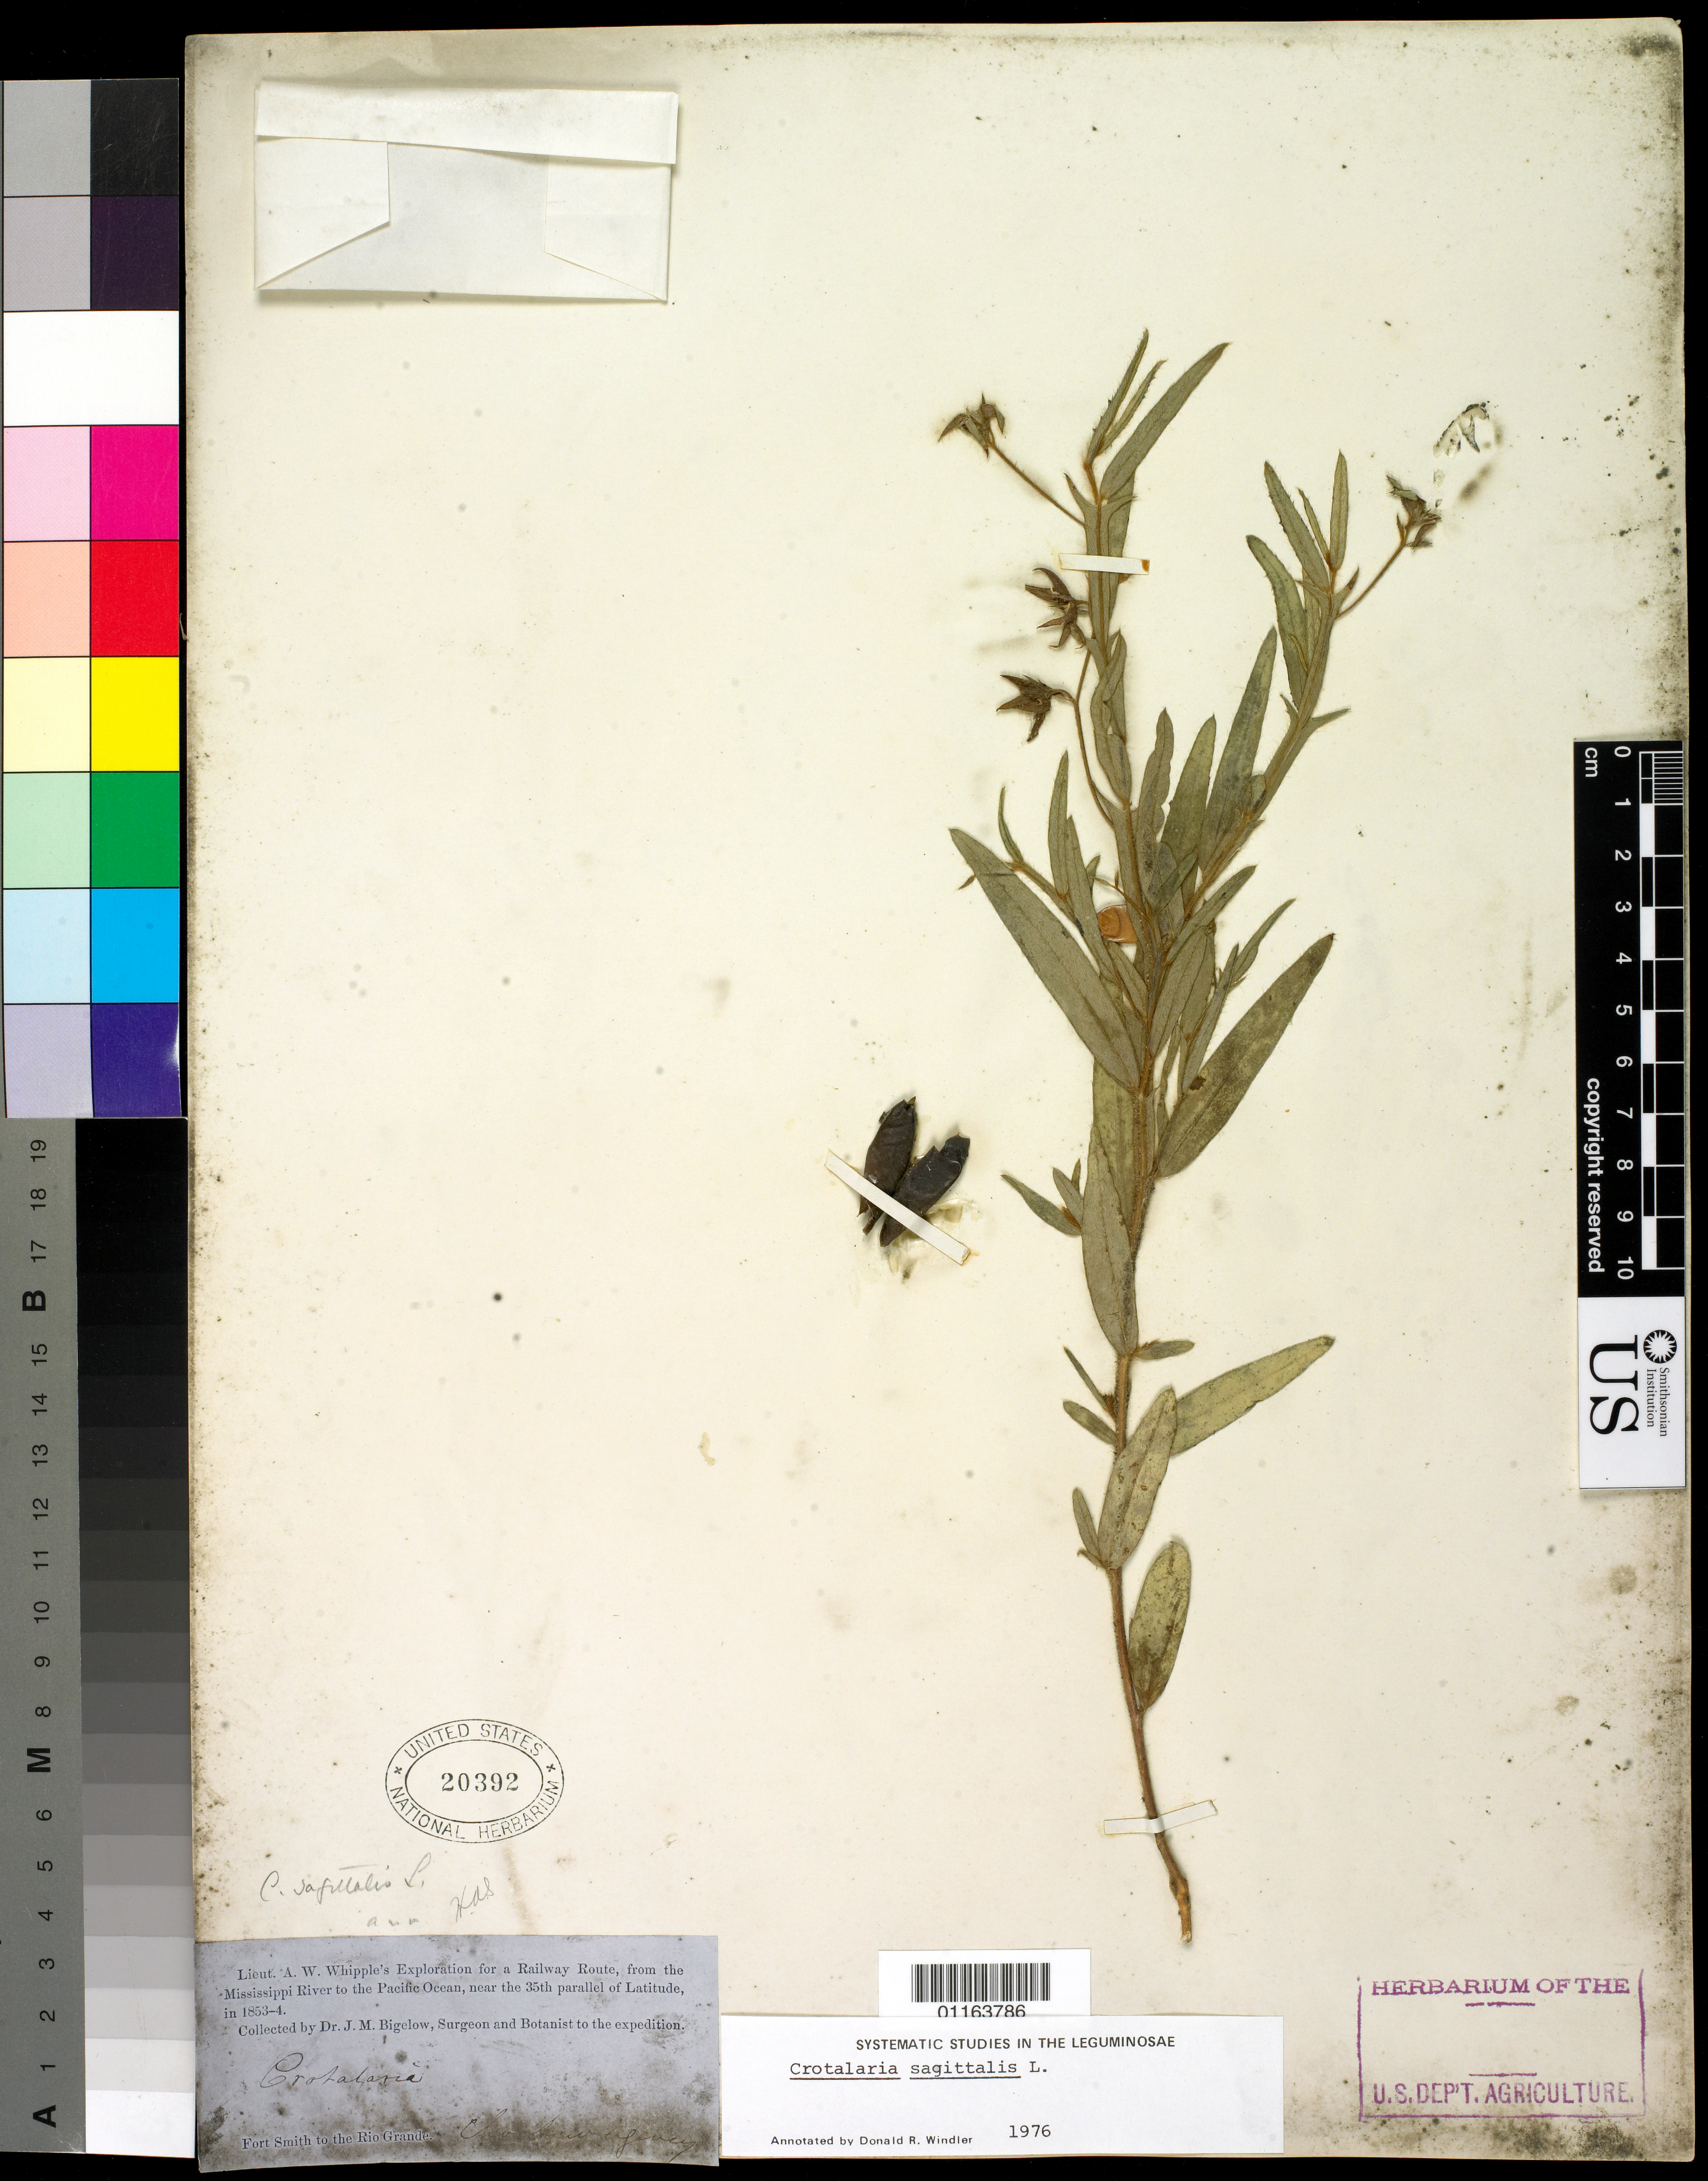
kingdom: Plantae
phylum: Tracheophyta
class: Magnoliopsida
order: Fabales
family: Fabaceae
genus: Crotalaria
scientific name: Crotalaria sagittalis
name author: L.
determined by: Windler, D. R.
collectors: J. M. Bigelow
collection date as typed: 1853 to -- -- 1854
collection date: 1853/1854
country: United States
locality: Fort Smith to the Rio Grande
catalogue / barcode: US 20392